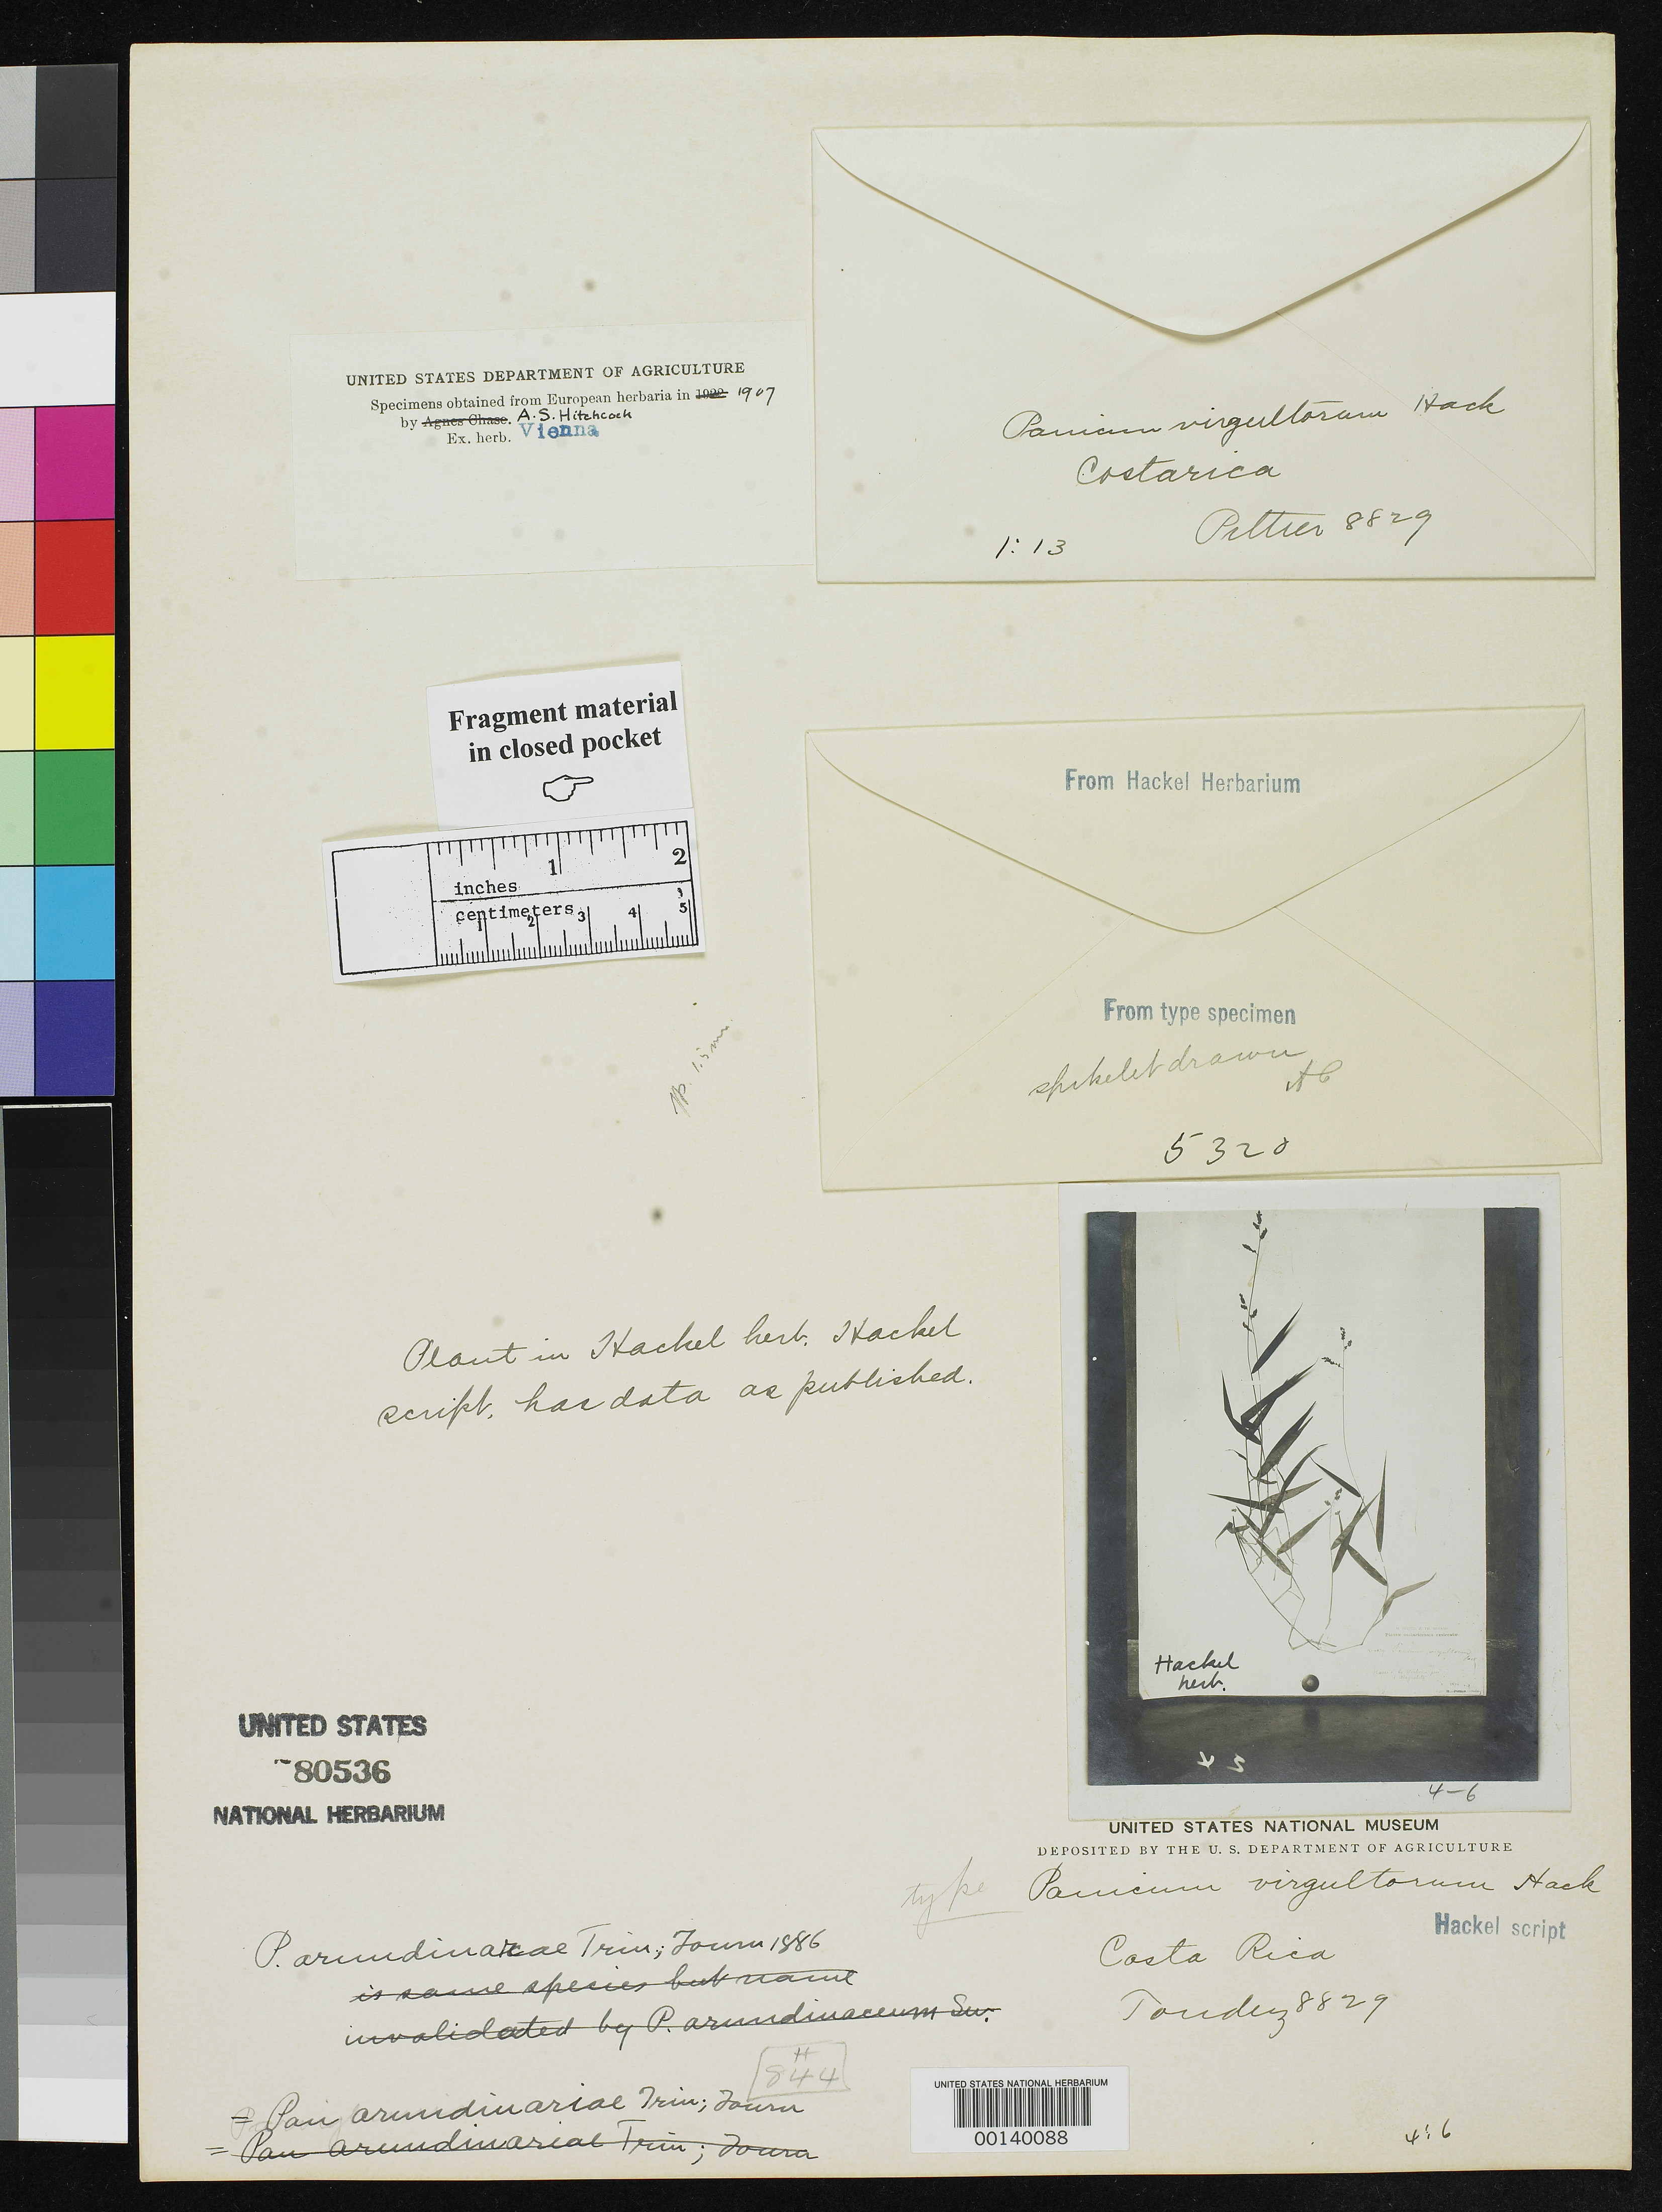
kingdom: Plantae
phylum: Tracheophyta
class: Liliopsida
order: Poales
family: Poaceae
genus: Panicum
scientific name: Panicum virgultorum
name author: Hack.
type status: Isolectotype Fragment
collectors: A. Tonduz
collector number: Pittier 8829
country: Costa Rica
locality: La Verbena near Alajuelita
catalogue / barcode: US 80536